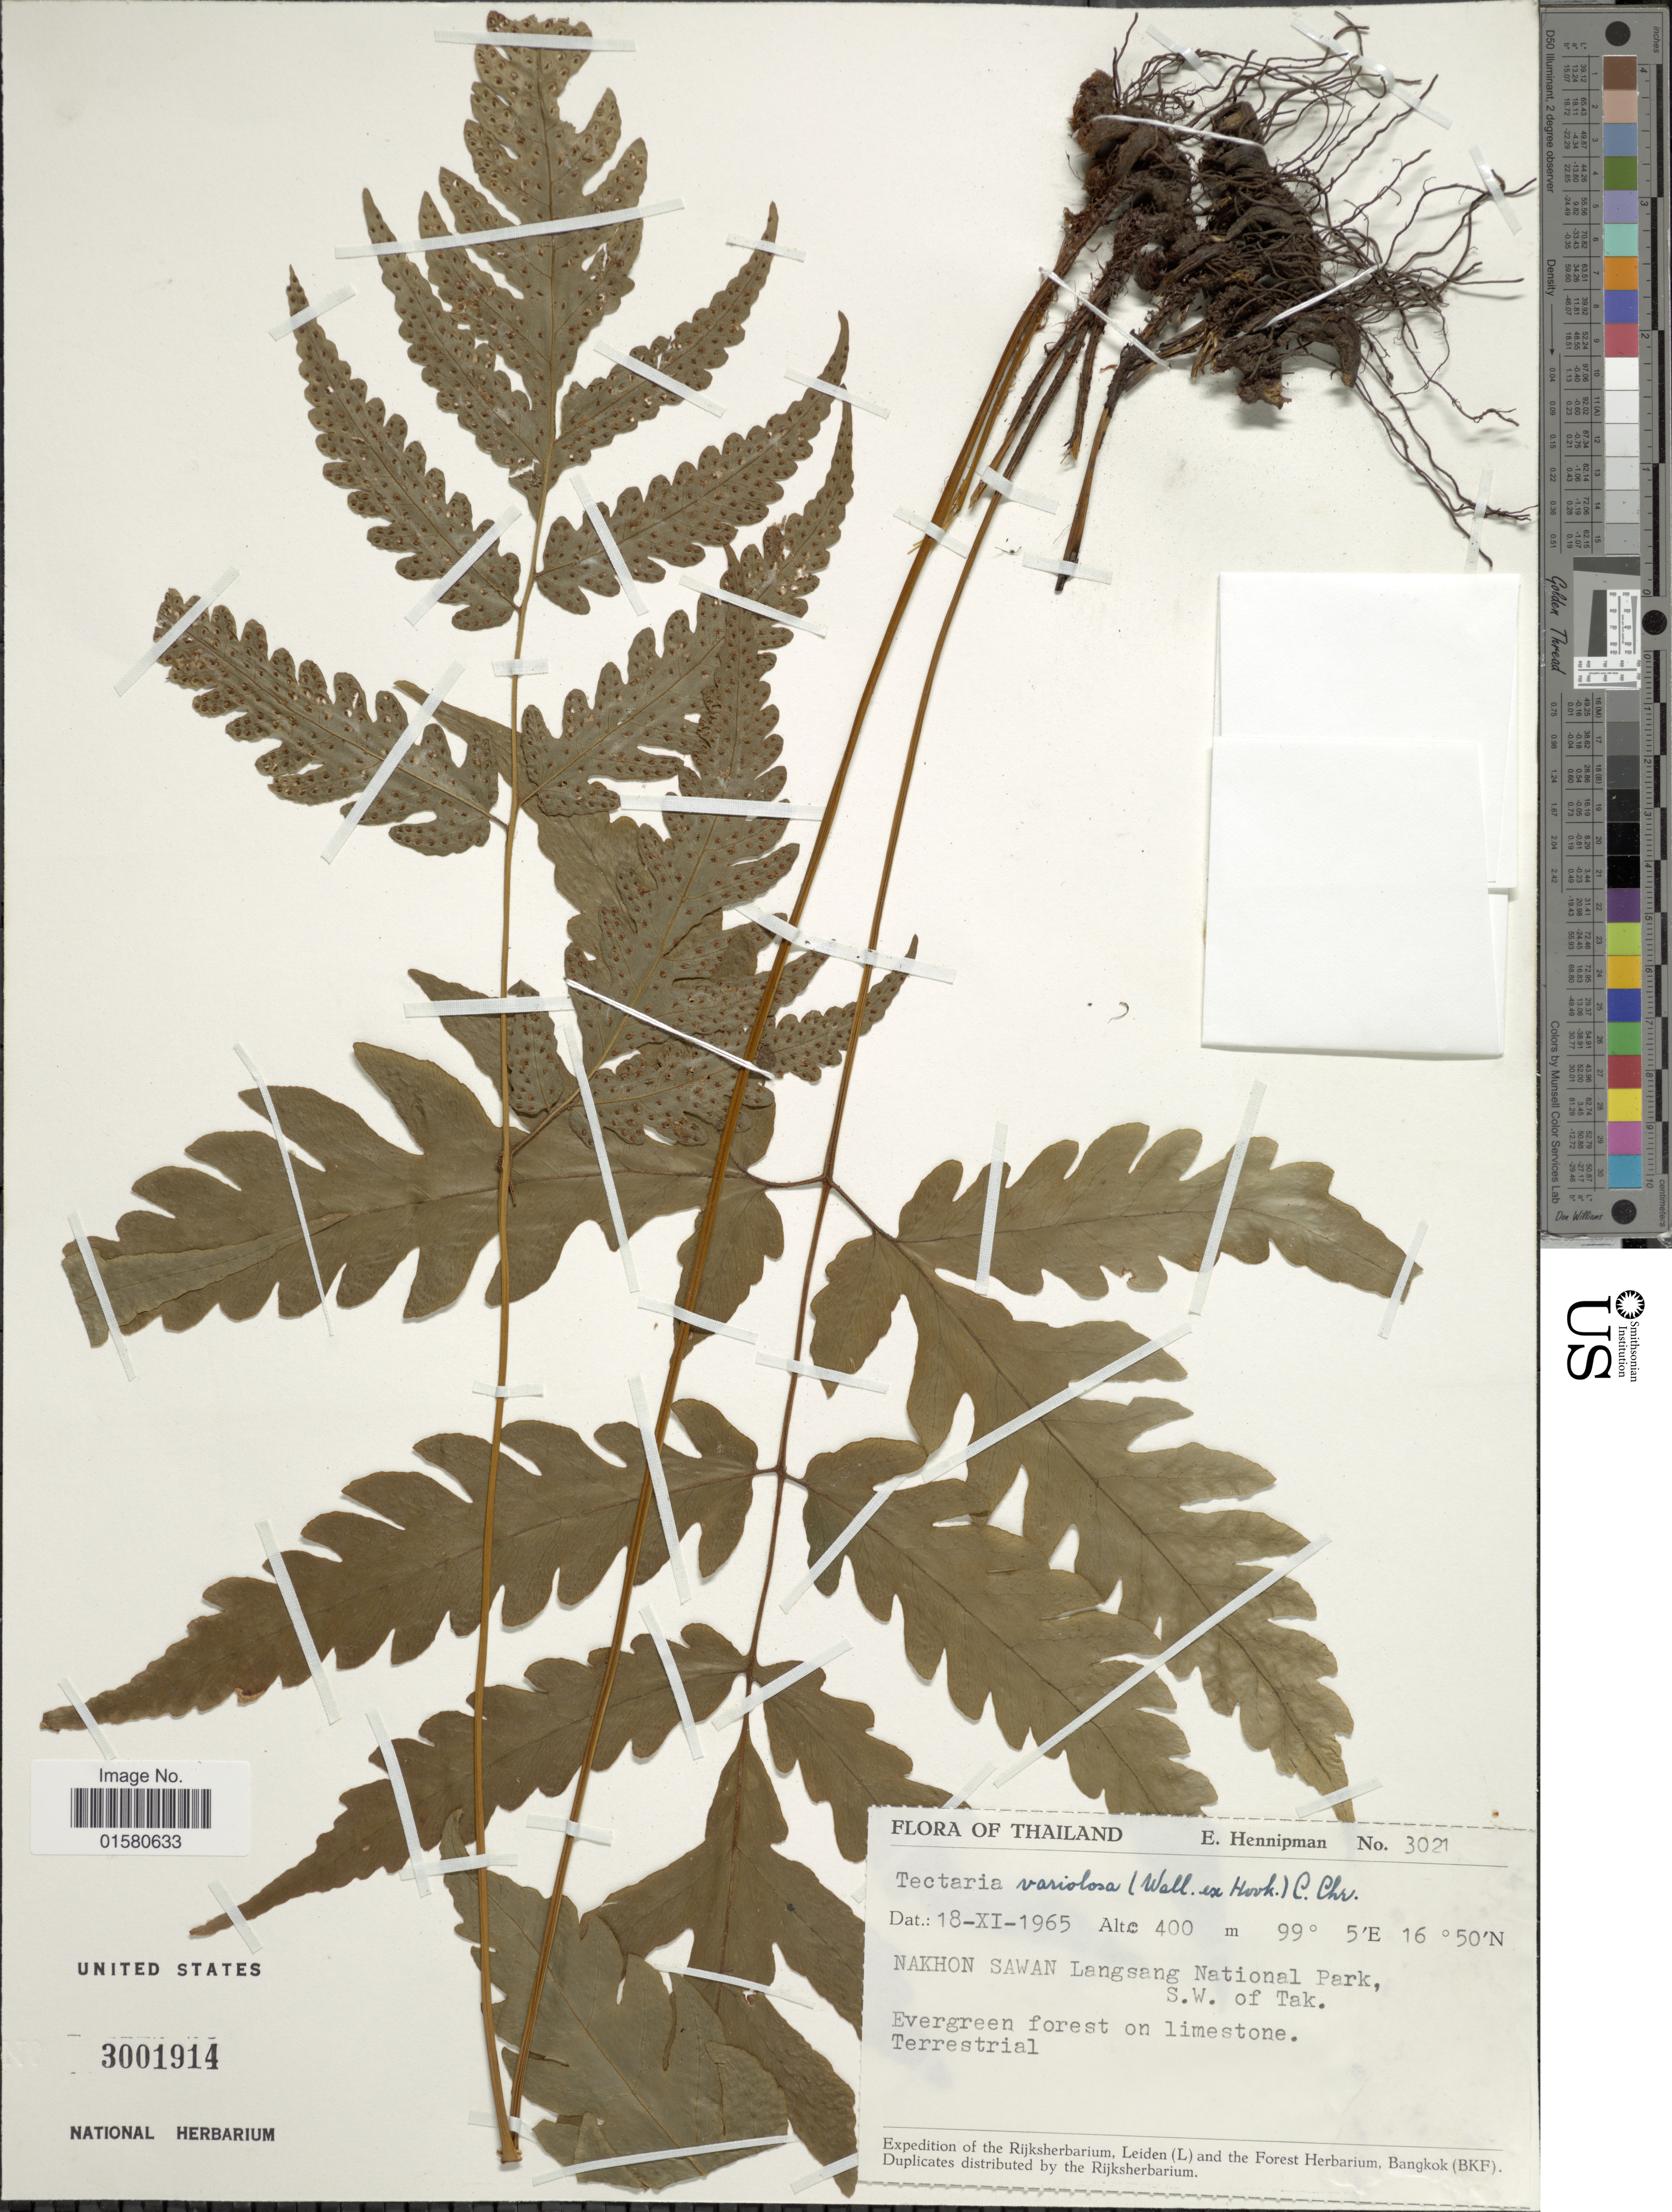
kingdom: Plantae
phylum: Tracheophyta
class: Polypodiopsida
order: Polypodiales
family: Tectariaceae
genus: Tectaria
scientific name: Tectaria variolosa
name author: (Wall. ex Hook.) C. Chr.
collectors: E. Hennipman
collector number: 3021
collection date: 1965-11-18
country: Thailand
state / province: Nakhon Sawan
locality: Nakhon Sawan Langsang National Park, S. W. of Tak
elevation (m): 400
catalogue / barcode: US 3001914